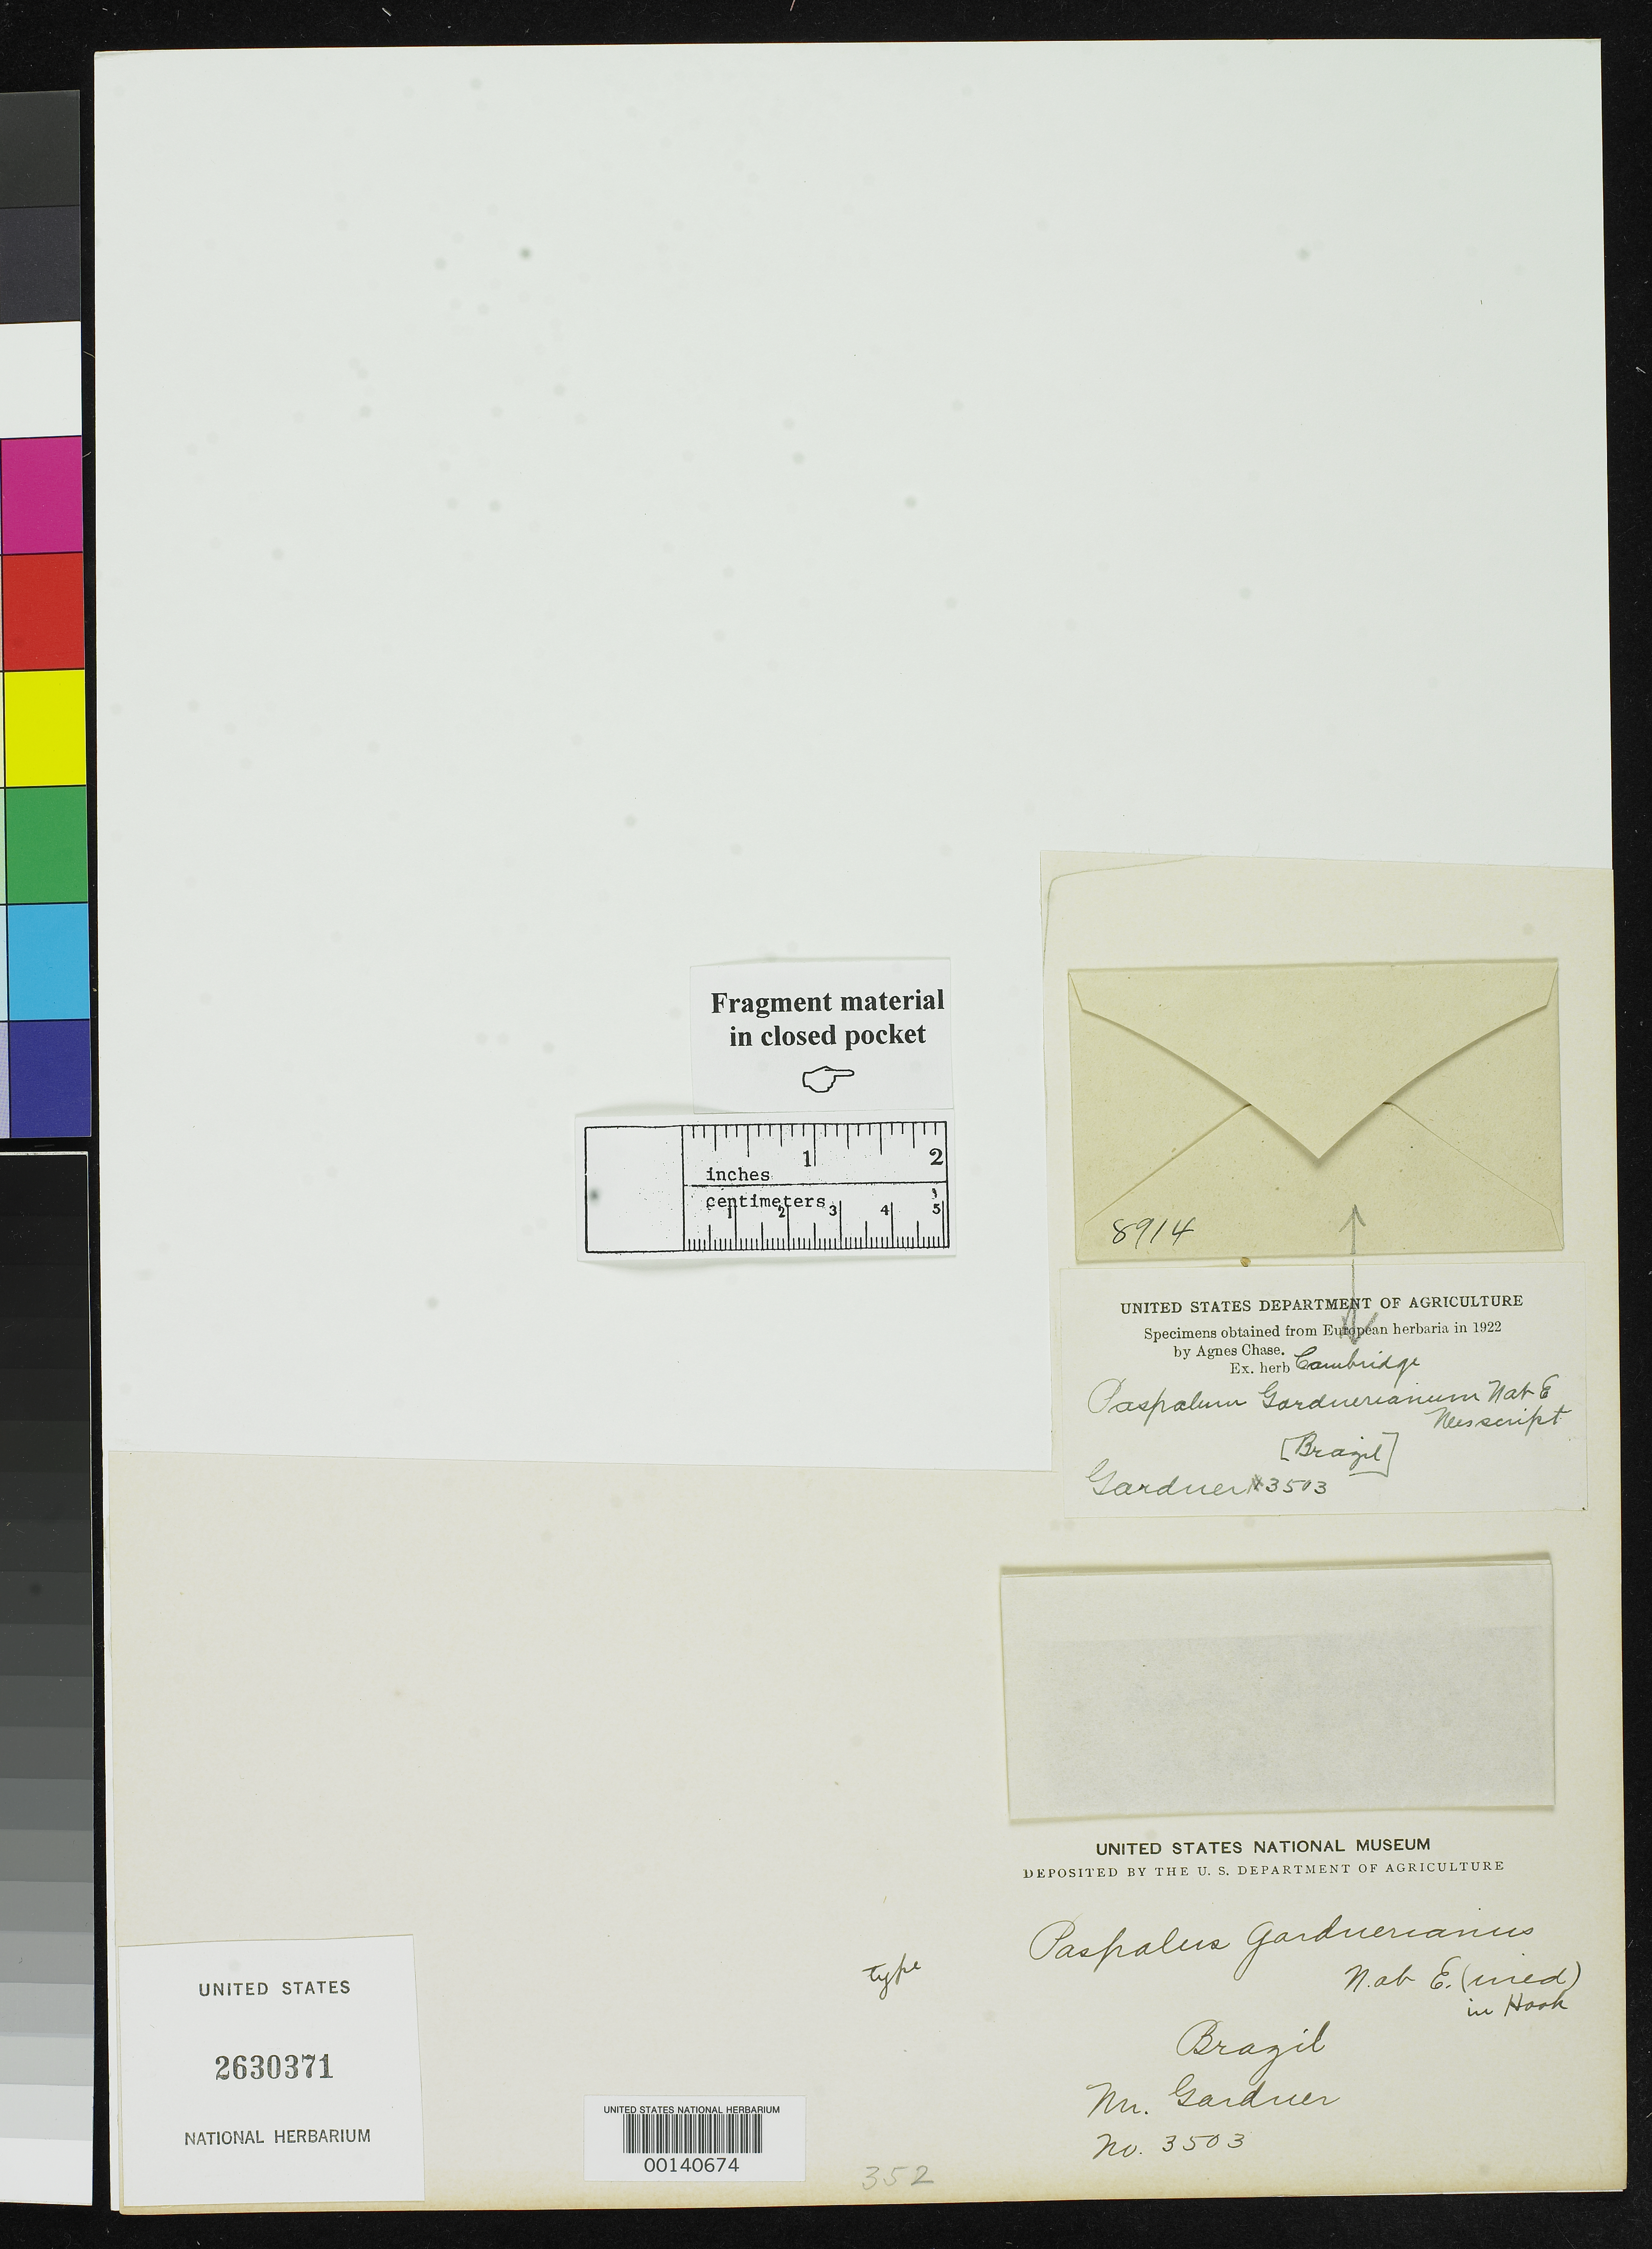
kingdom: Plantae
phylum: Tracheophyta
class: Liliopsida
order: Poales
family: Poaceae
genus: Paspalum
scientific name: Paspalum gardnerianum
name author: Nees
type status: Isosyntype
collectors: G. Gardner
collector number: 3503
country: Brazil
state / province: Minas Gerais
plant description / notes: Fragmentary material of type specimen ex herb. Cambridge.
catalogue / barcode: US 2630371